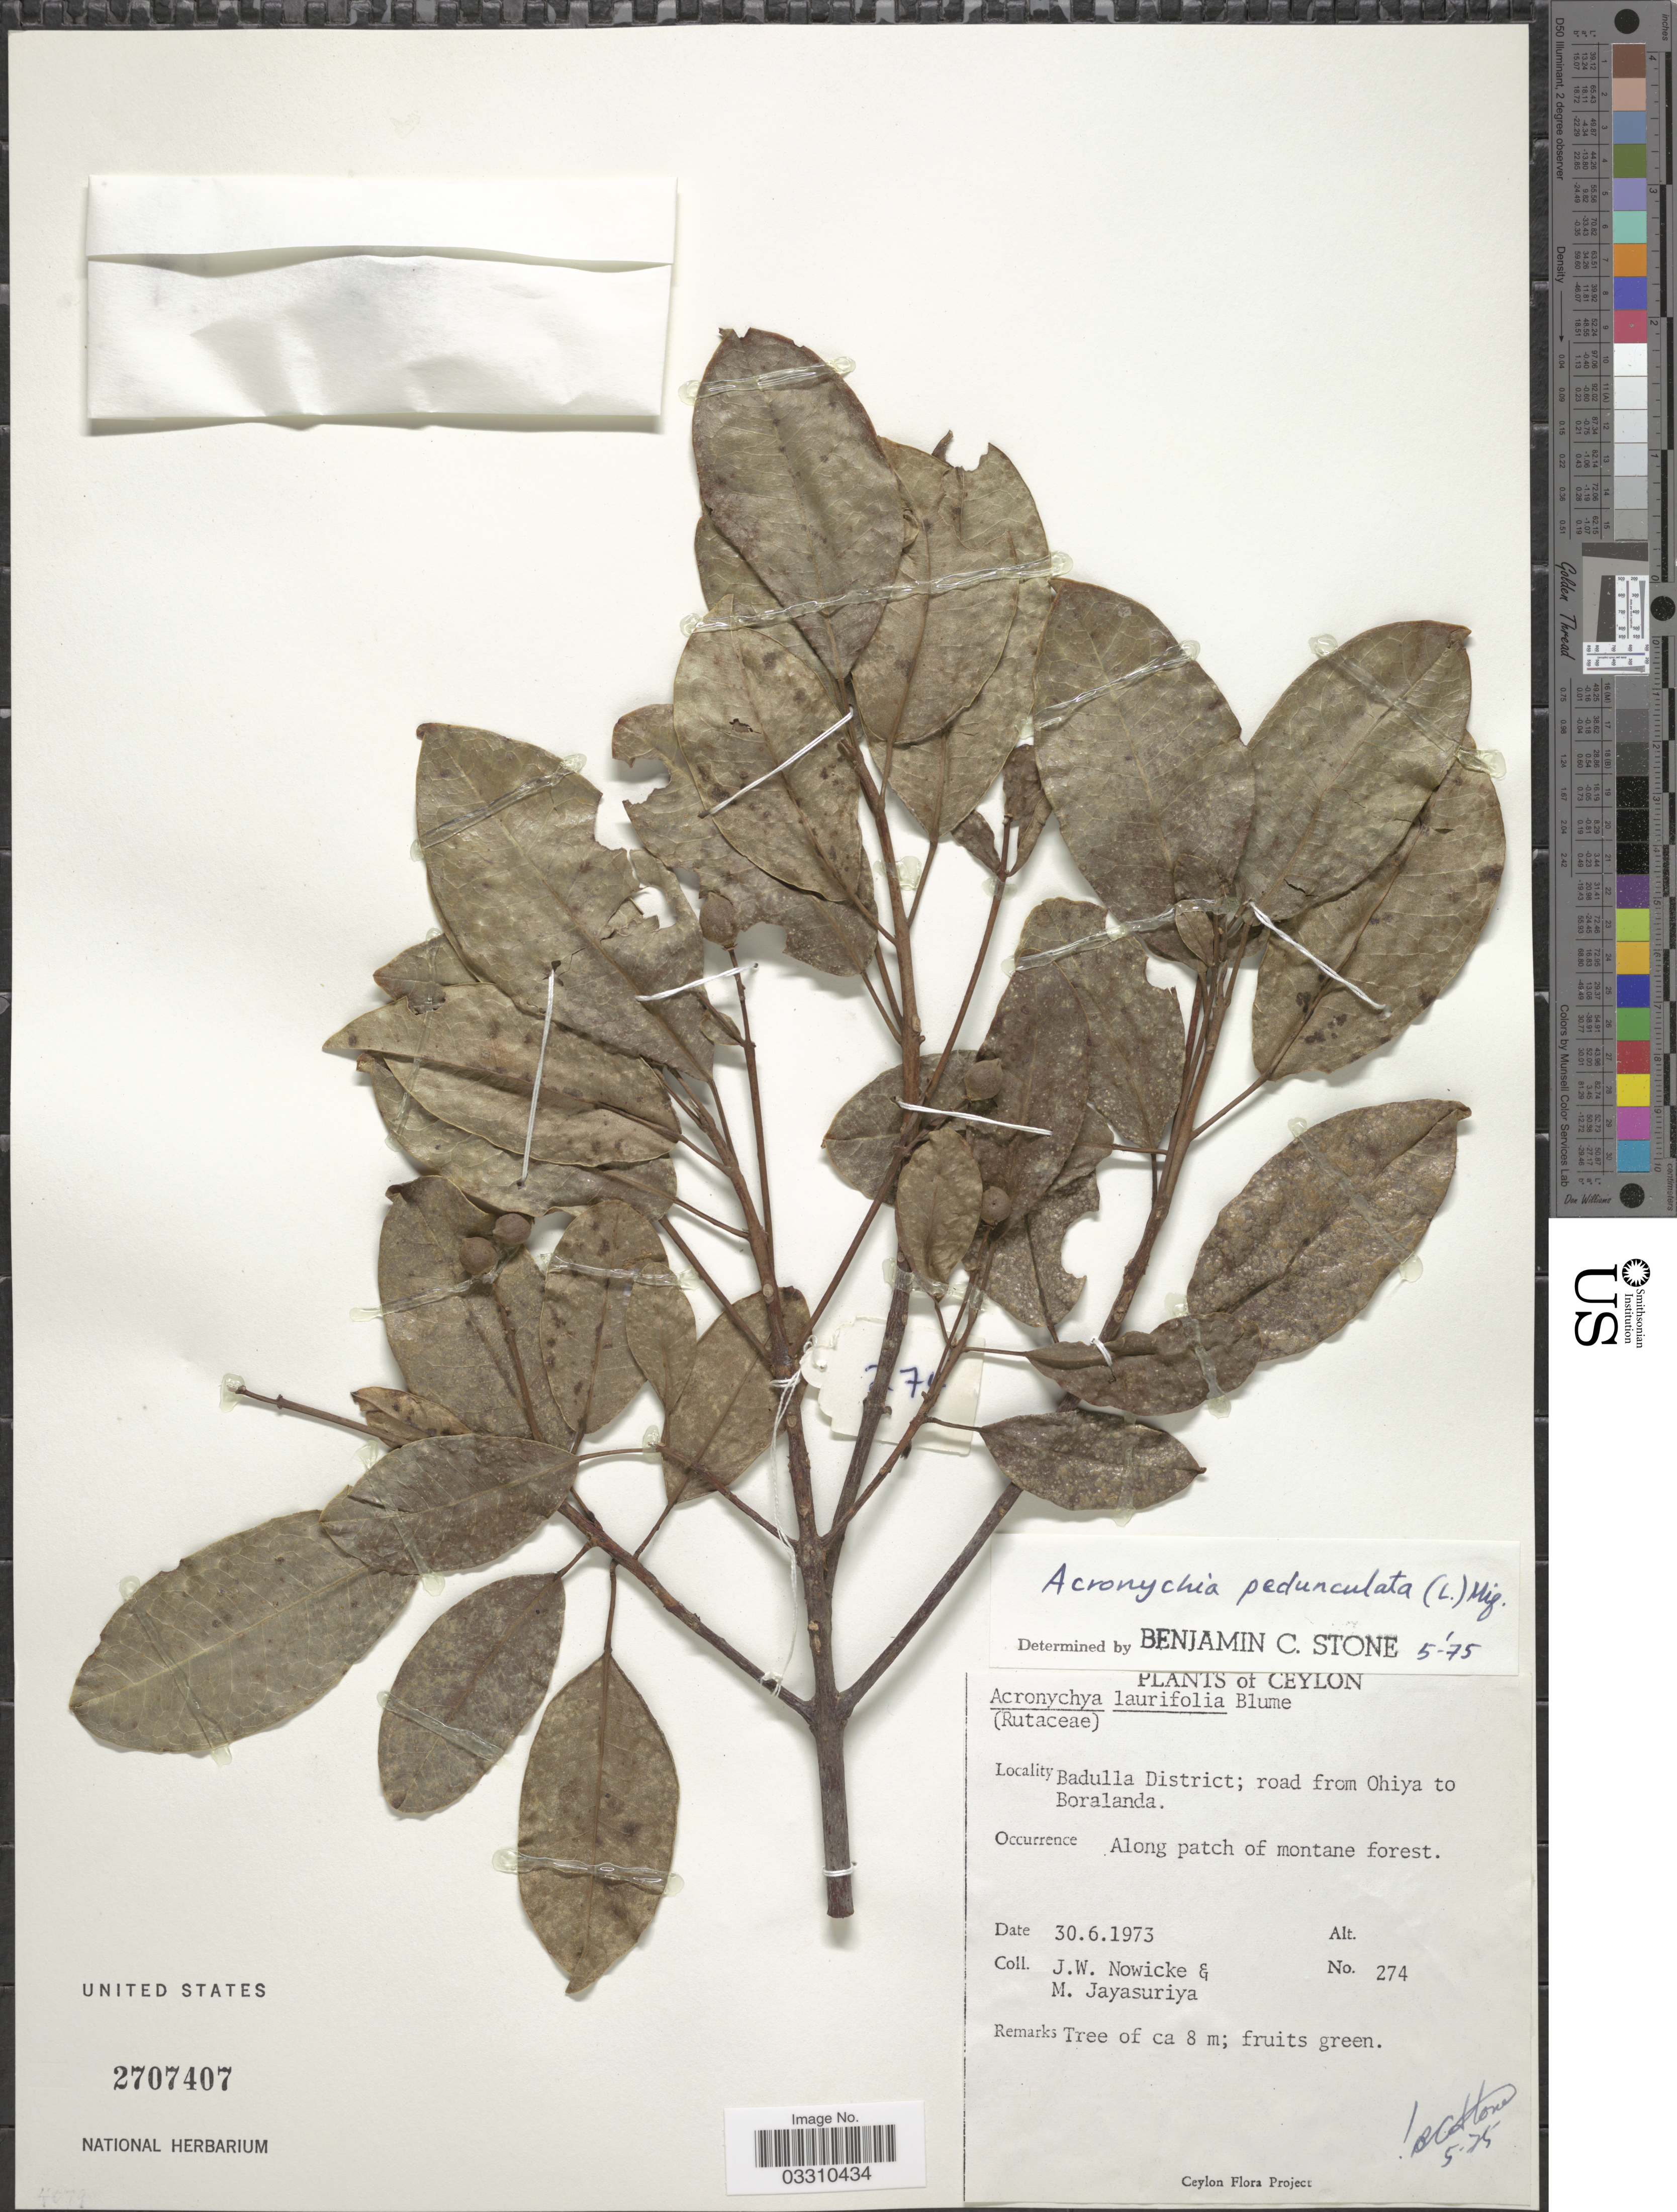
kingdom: Plantae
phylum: Tracheophyta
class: Magnoliopsida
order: Sapindales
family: Rutaceae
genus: Acronychia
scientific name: Acronychia pedunculata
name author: (L.) Miq.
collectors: J. W. Nowicke & M. Jayasuriya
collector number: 274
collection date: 1973-06-30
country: Sri Lanka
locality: Ceylon, Badulla District; road from Ohiya to Boralanda.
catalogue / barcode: US 2707407